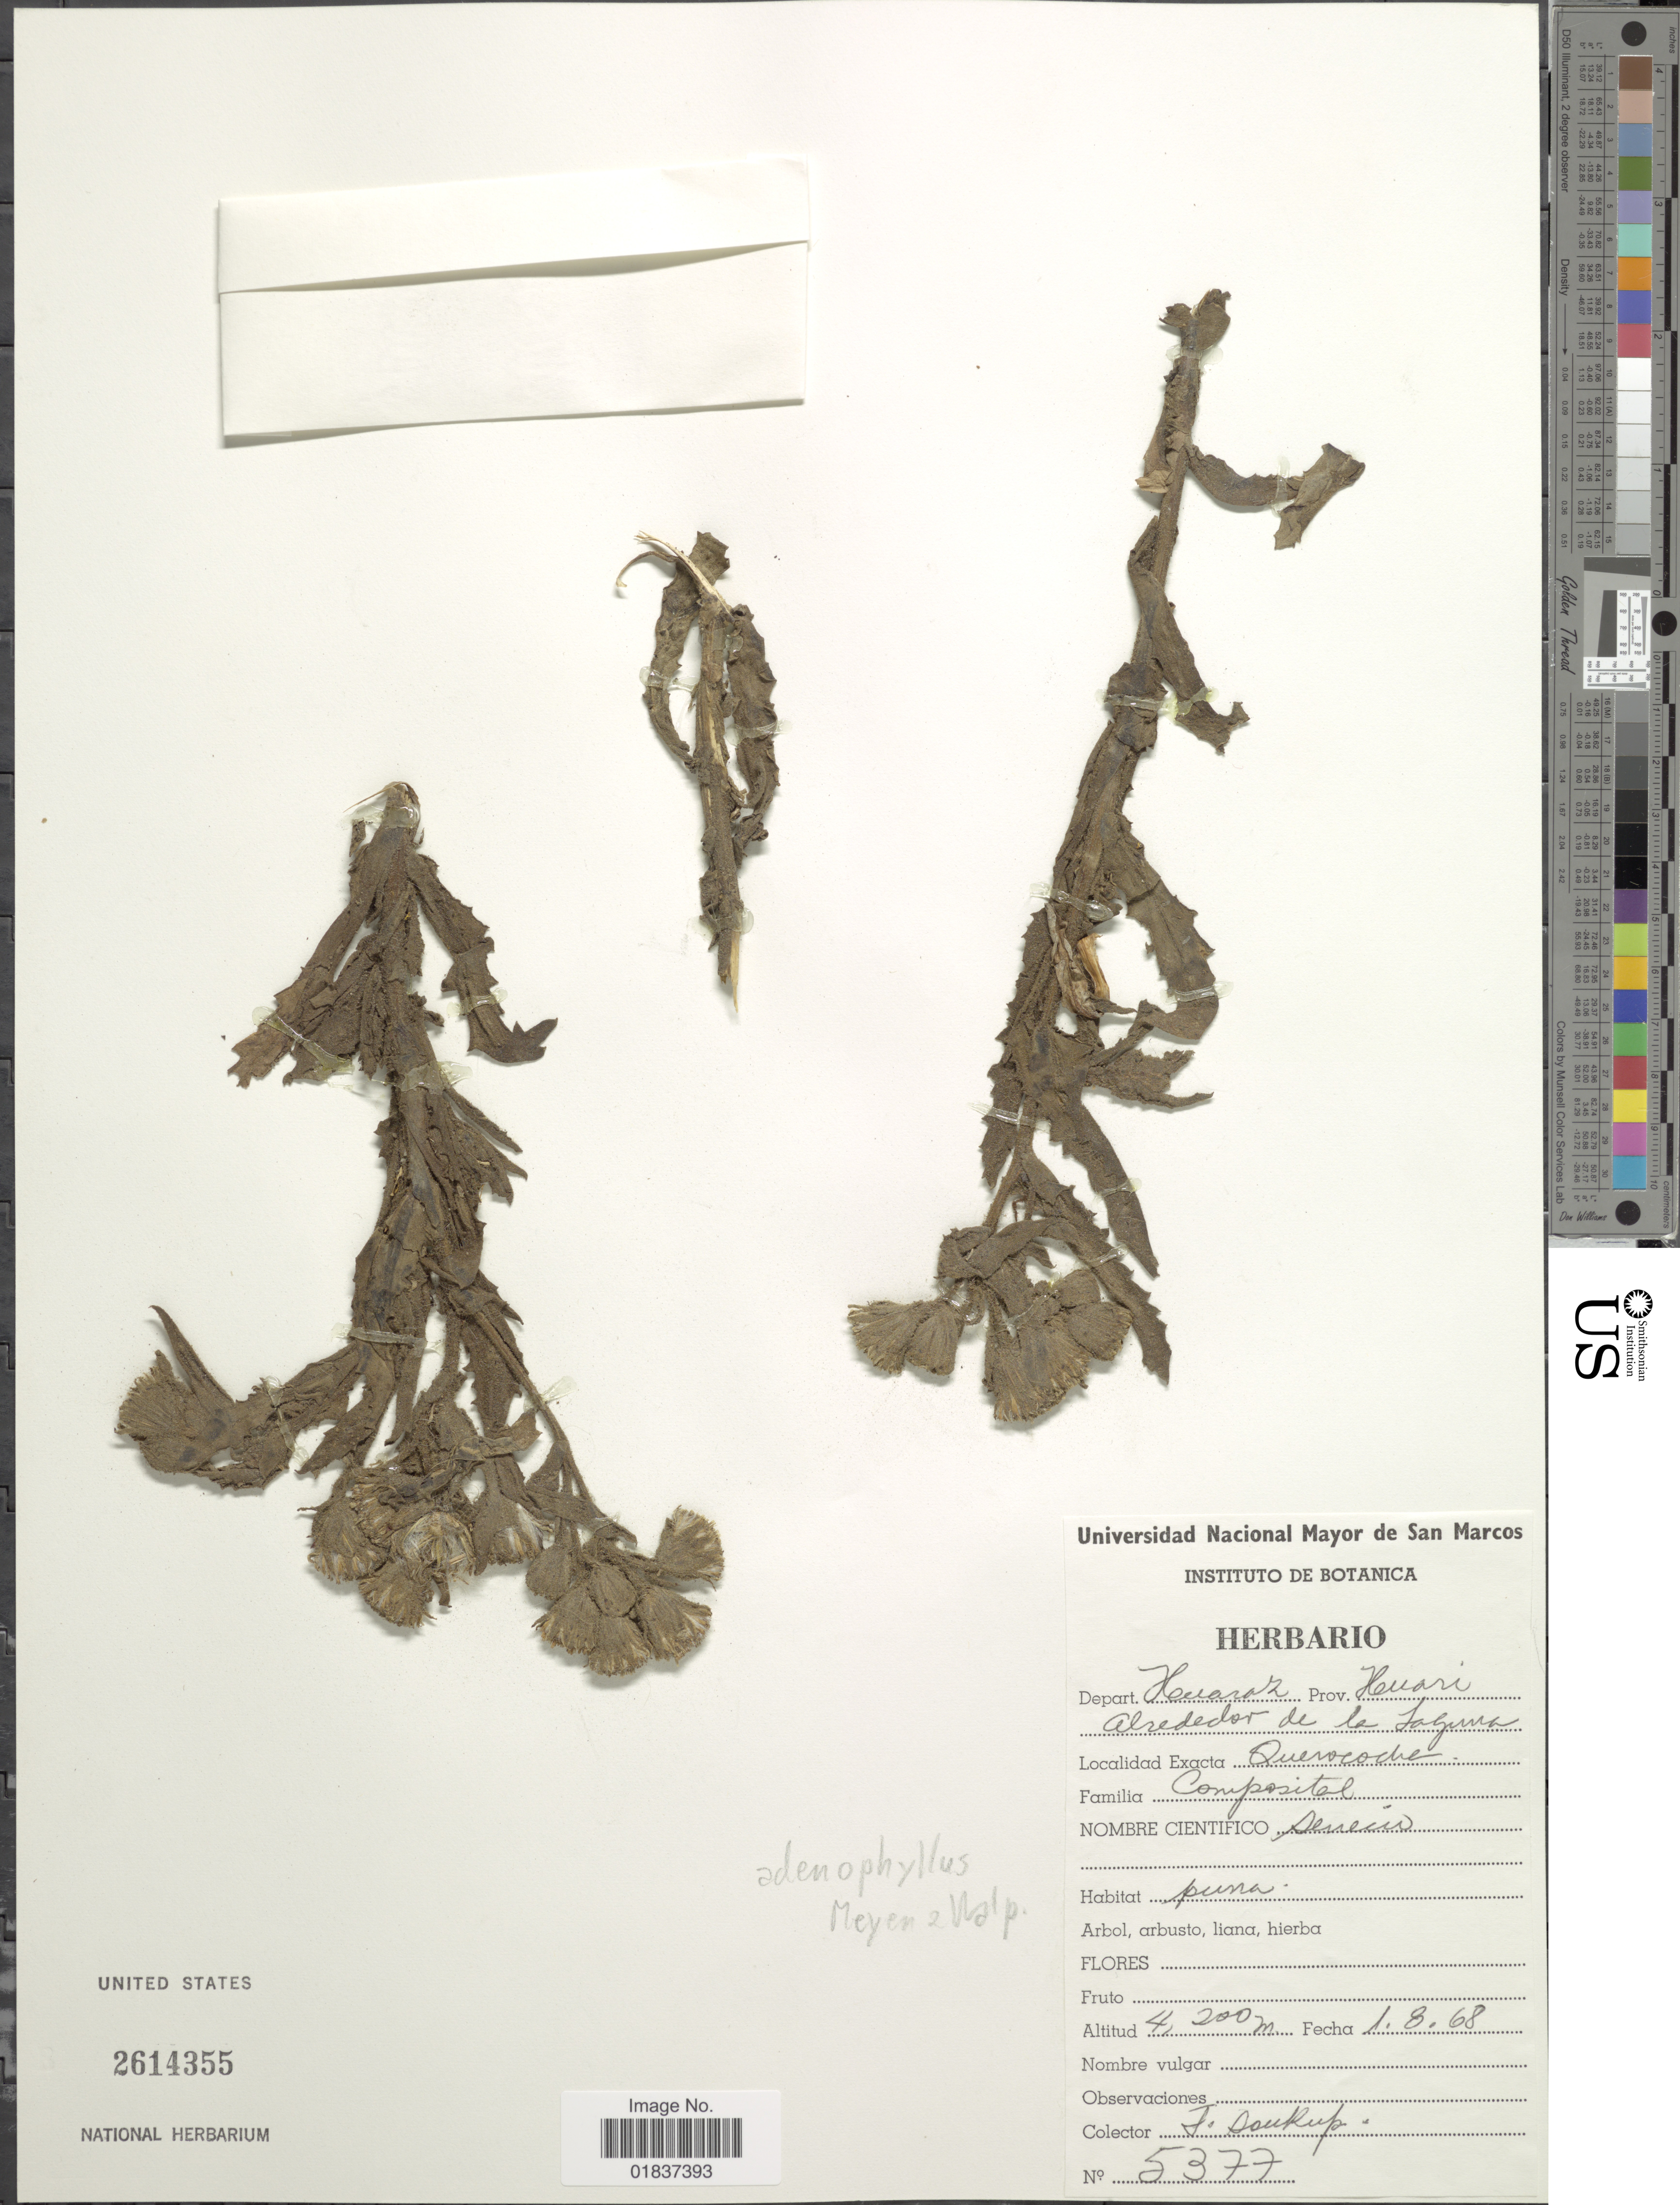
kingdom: Plantae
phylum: Tracheophyta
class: Magnoliopsida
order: Asterales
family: Asteraceae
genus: Senecio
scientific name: Senecio adenophyllus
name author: Meyen & Walp.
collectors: J. Soukup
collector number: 5377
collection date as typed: Transcribed d/m/y: 1/8/68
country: Peru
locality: Depart. Huaraz. Prov. Huari. alrededor de la Laguna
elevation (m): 4200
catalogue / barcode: US 2614355